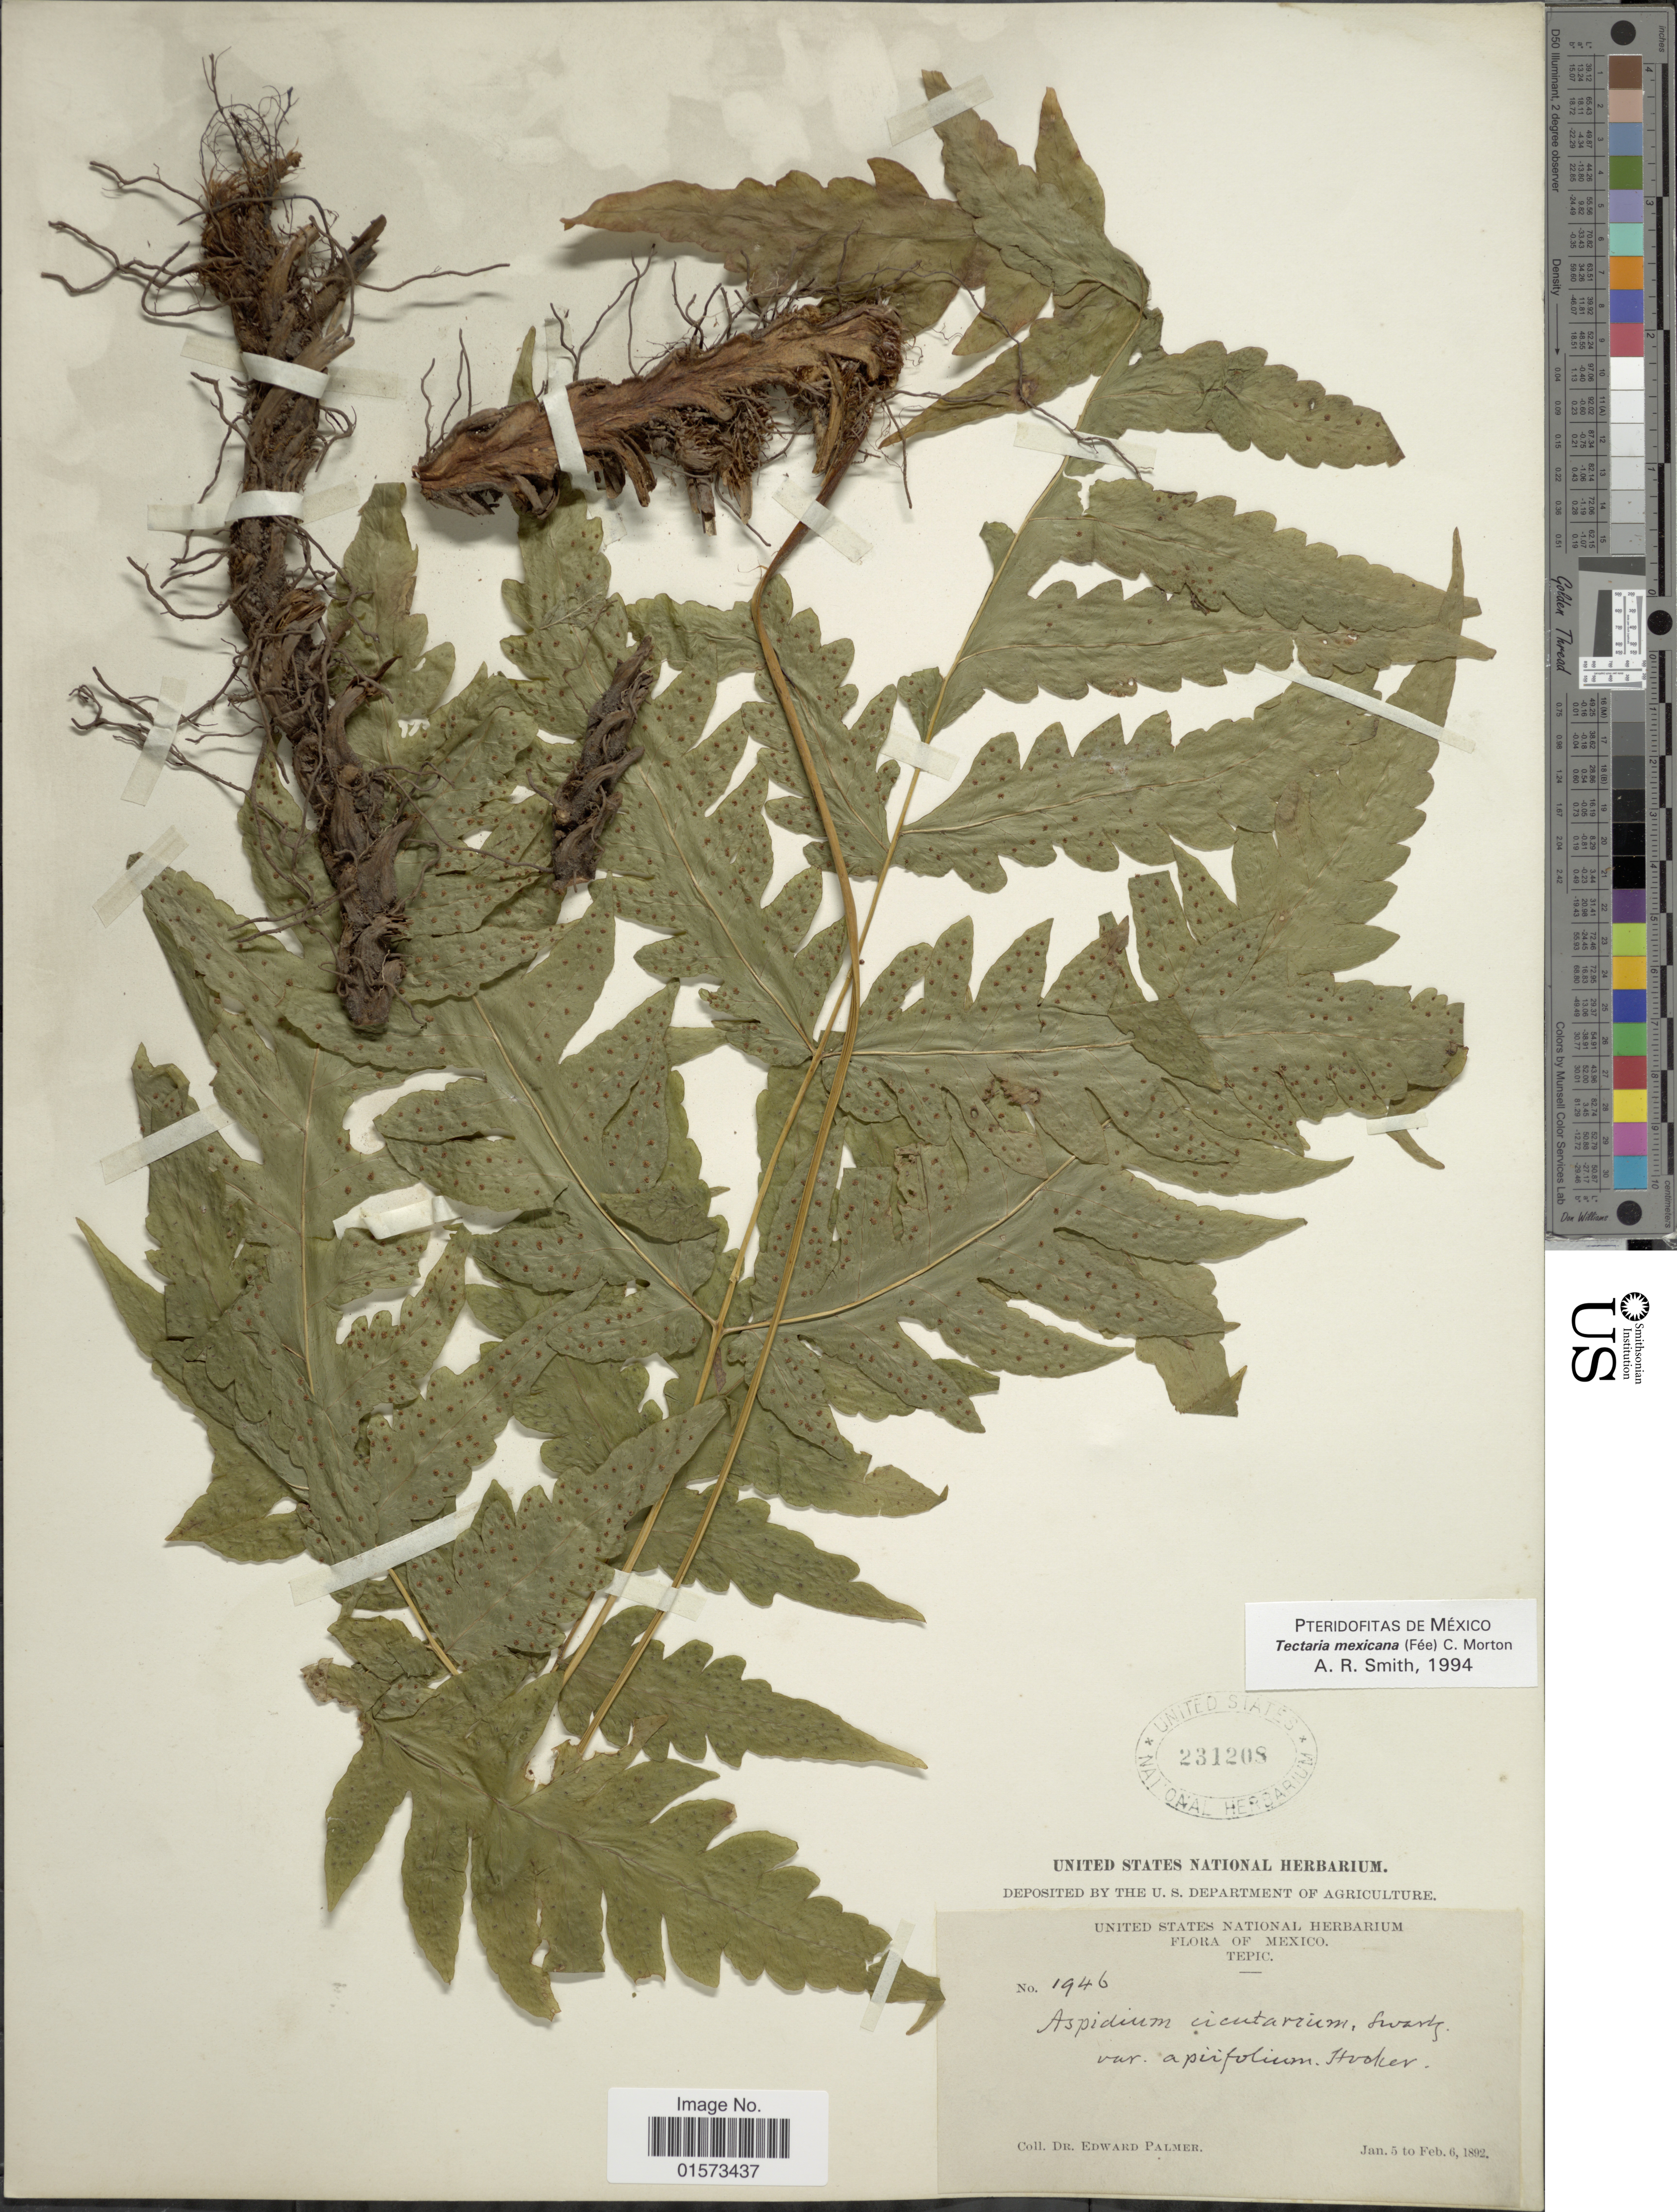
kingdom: Plantae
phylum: Tracheophyta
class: Polypodiopsida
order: Polypodiales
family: Tectariaceae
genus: Tectaria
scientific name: Tectaria mexicana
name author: (Fée) C.V. Morton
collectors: E. Palmer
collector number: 1946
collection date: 1892-01-05/1892-02-06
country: Mexico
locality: Tepic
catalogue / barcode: US 231208